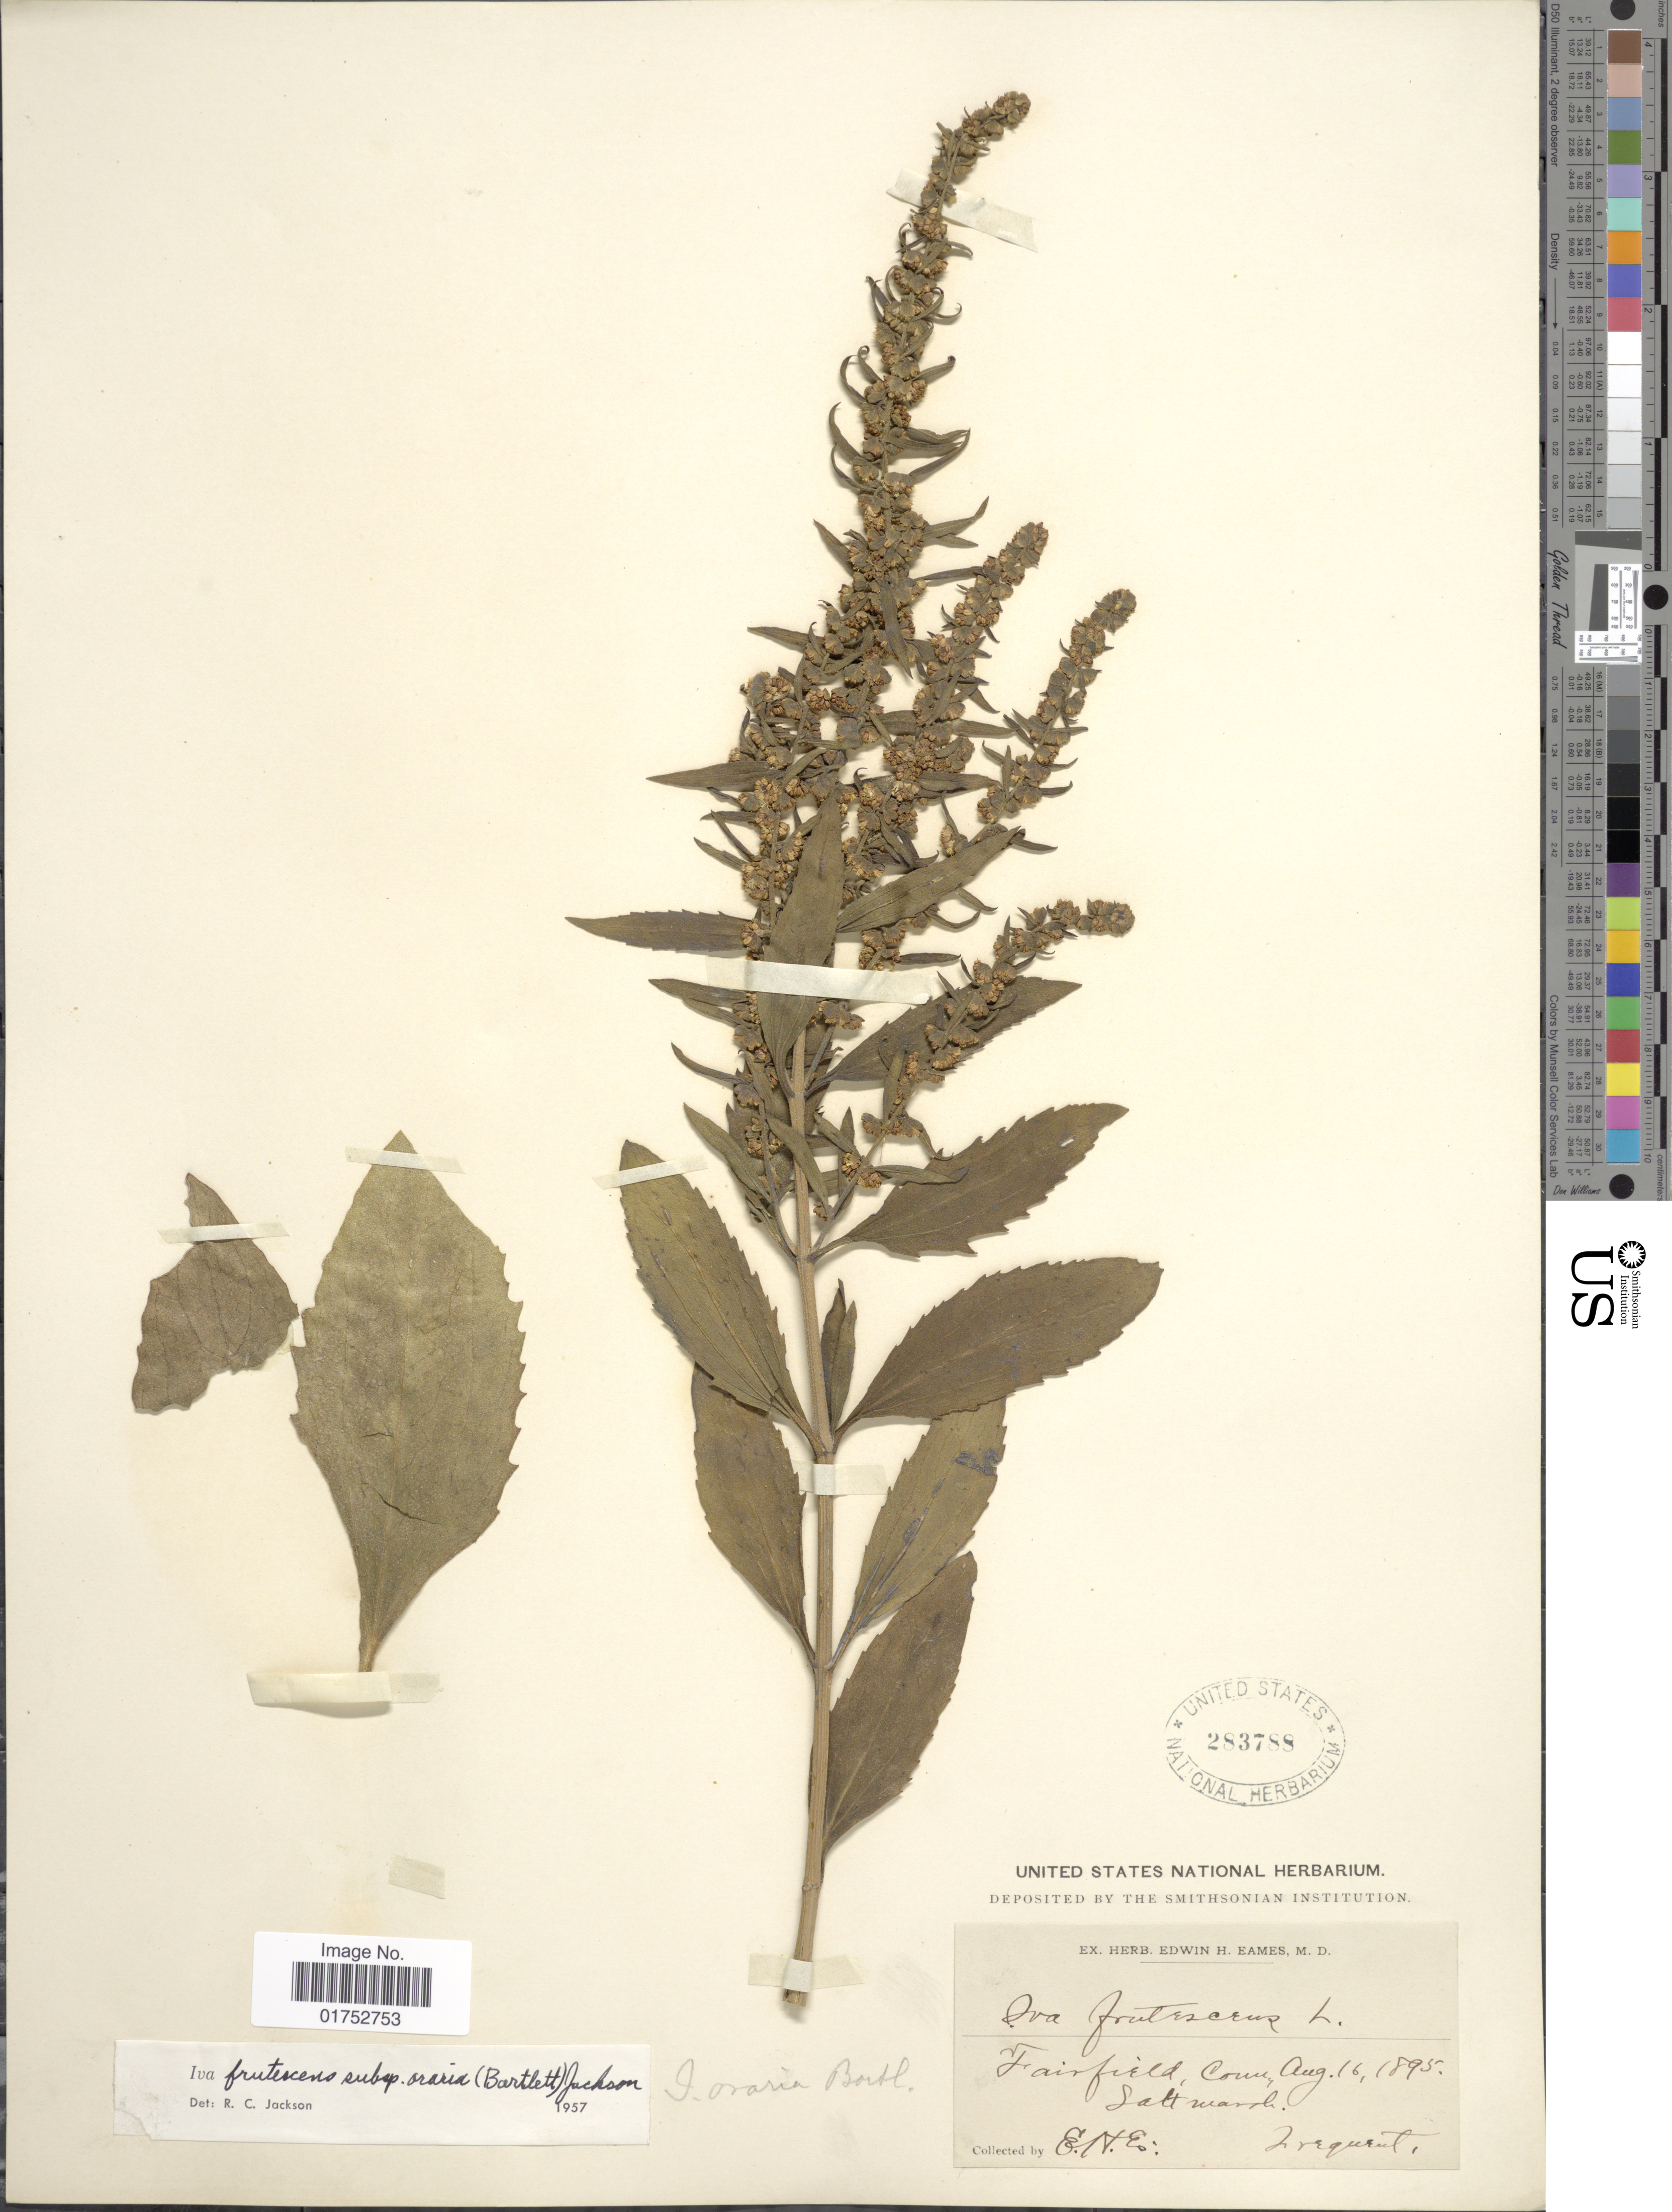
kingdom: Plantae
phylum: Tracheophyta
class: Magnoliopsida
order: Asterales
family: Asteraceae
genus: Iva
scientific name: Iva frutescens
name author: L.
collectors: E. H. Eames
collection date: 1895-08-16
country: United States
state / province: Connecticut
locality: Fairfield, Conn.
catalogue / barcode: US 283788